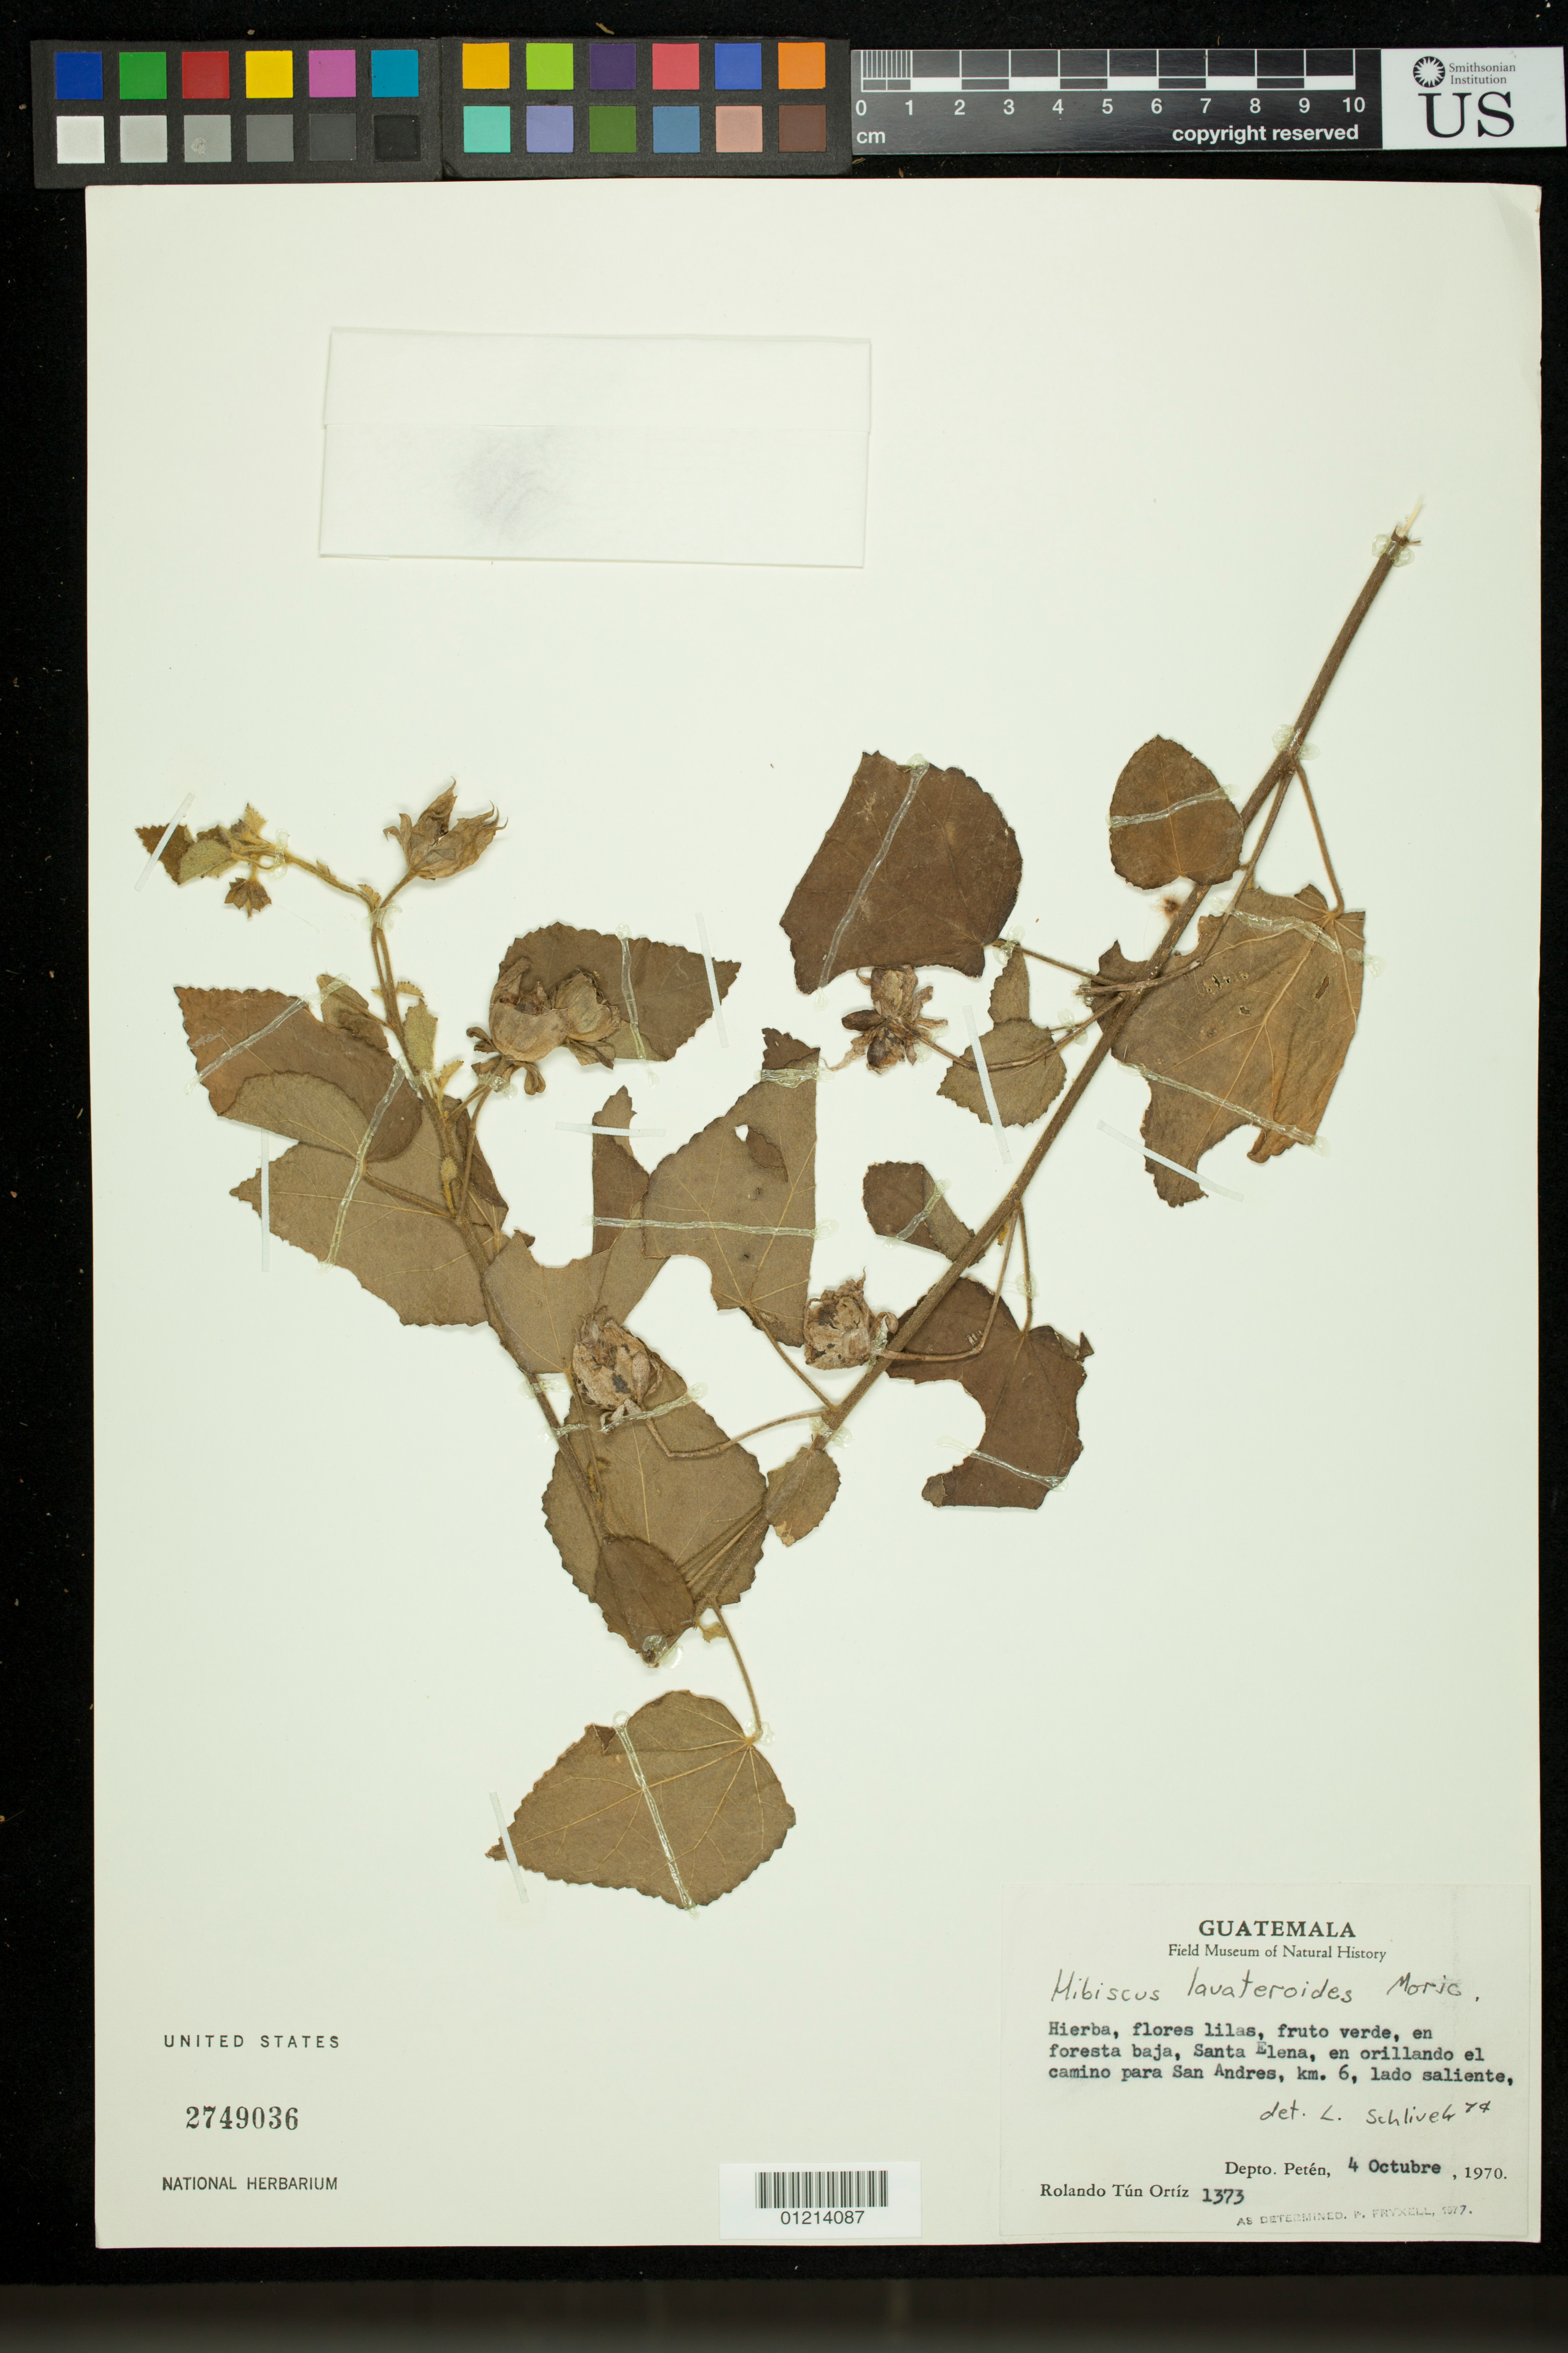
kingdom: Plantae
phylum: Tracheophyta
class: Magnoliopsida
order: Malvales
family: Malvaceae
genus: Hibiscus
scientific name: Hibiscus lavateroides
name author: Moric. ex Ser.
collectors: R. Tún Ortíz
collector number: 1373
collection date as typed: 10 Apr 1970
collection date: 1970-04-10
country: Guatemala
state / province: El Petén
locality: Depto. Petén: Santa Elena, en orillando el camino para San Andres, km. 6, lado saliente.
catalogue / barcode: US 2749036